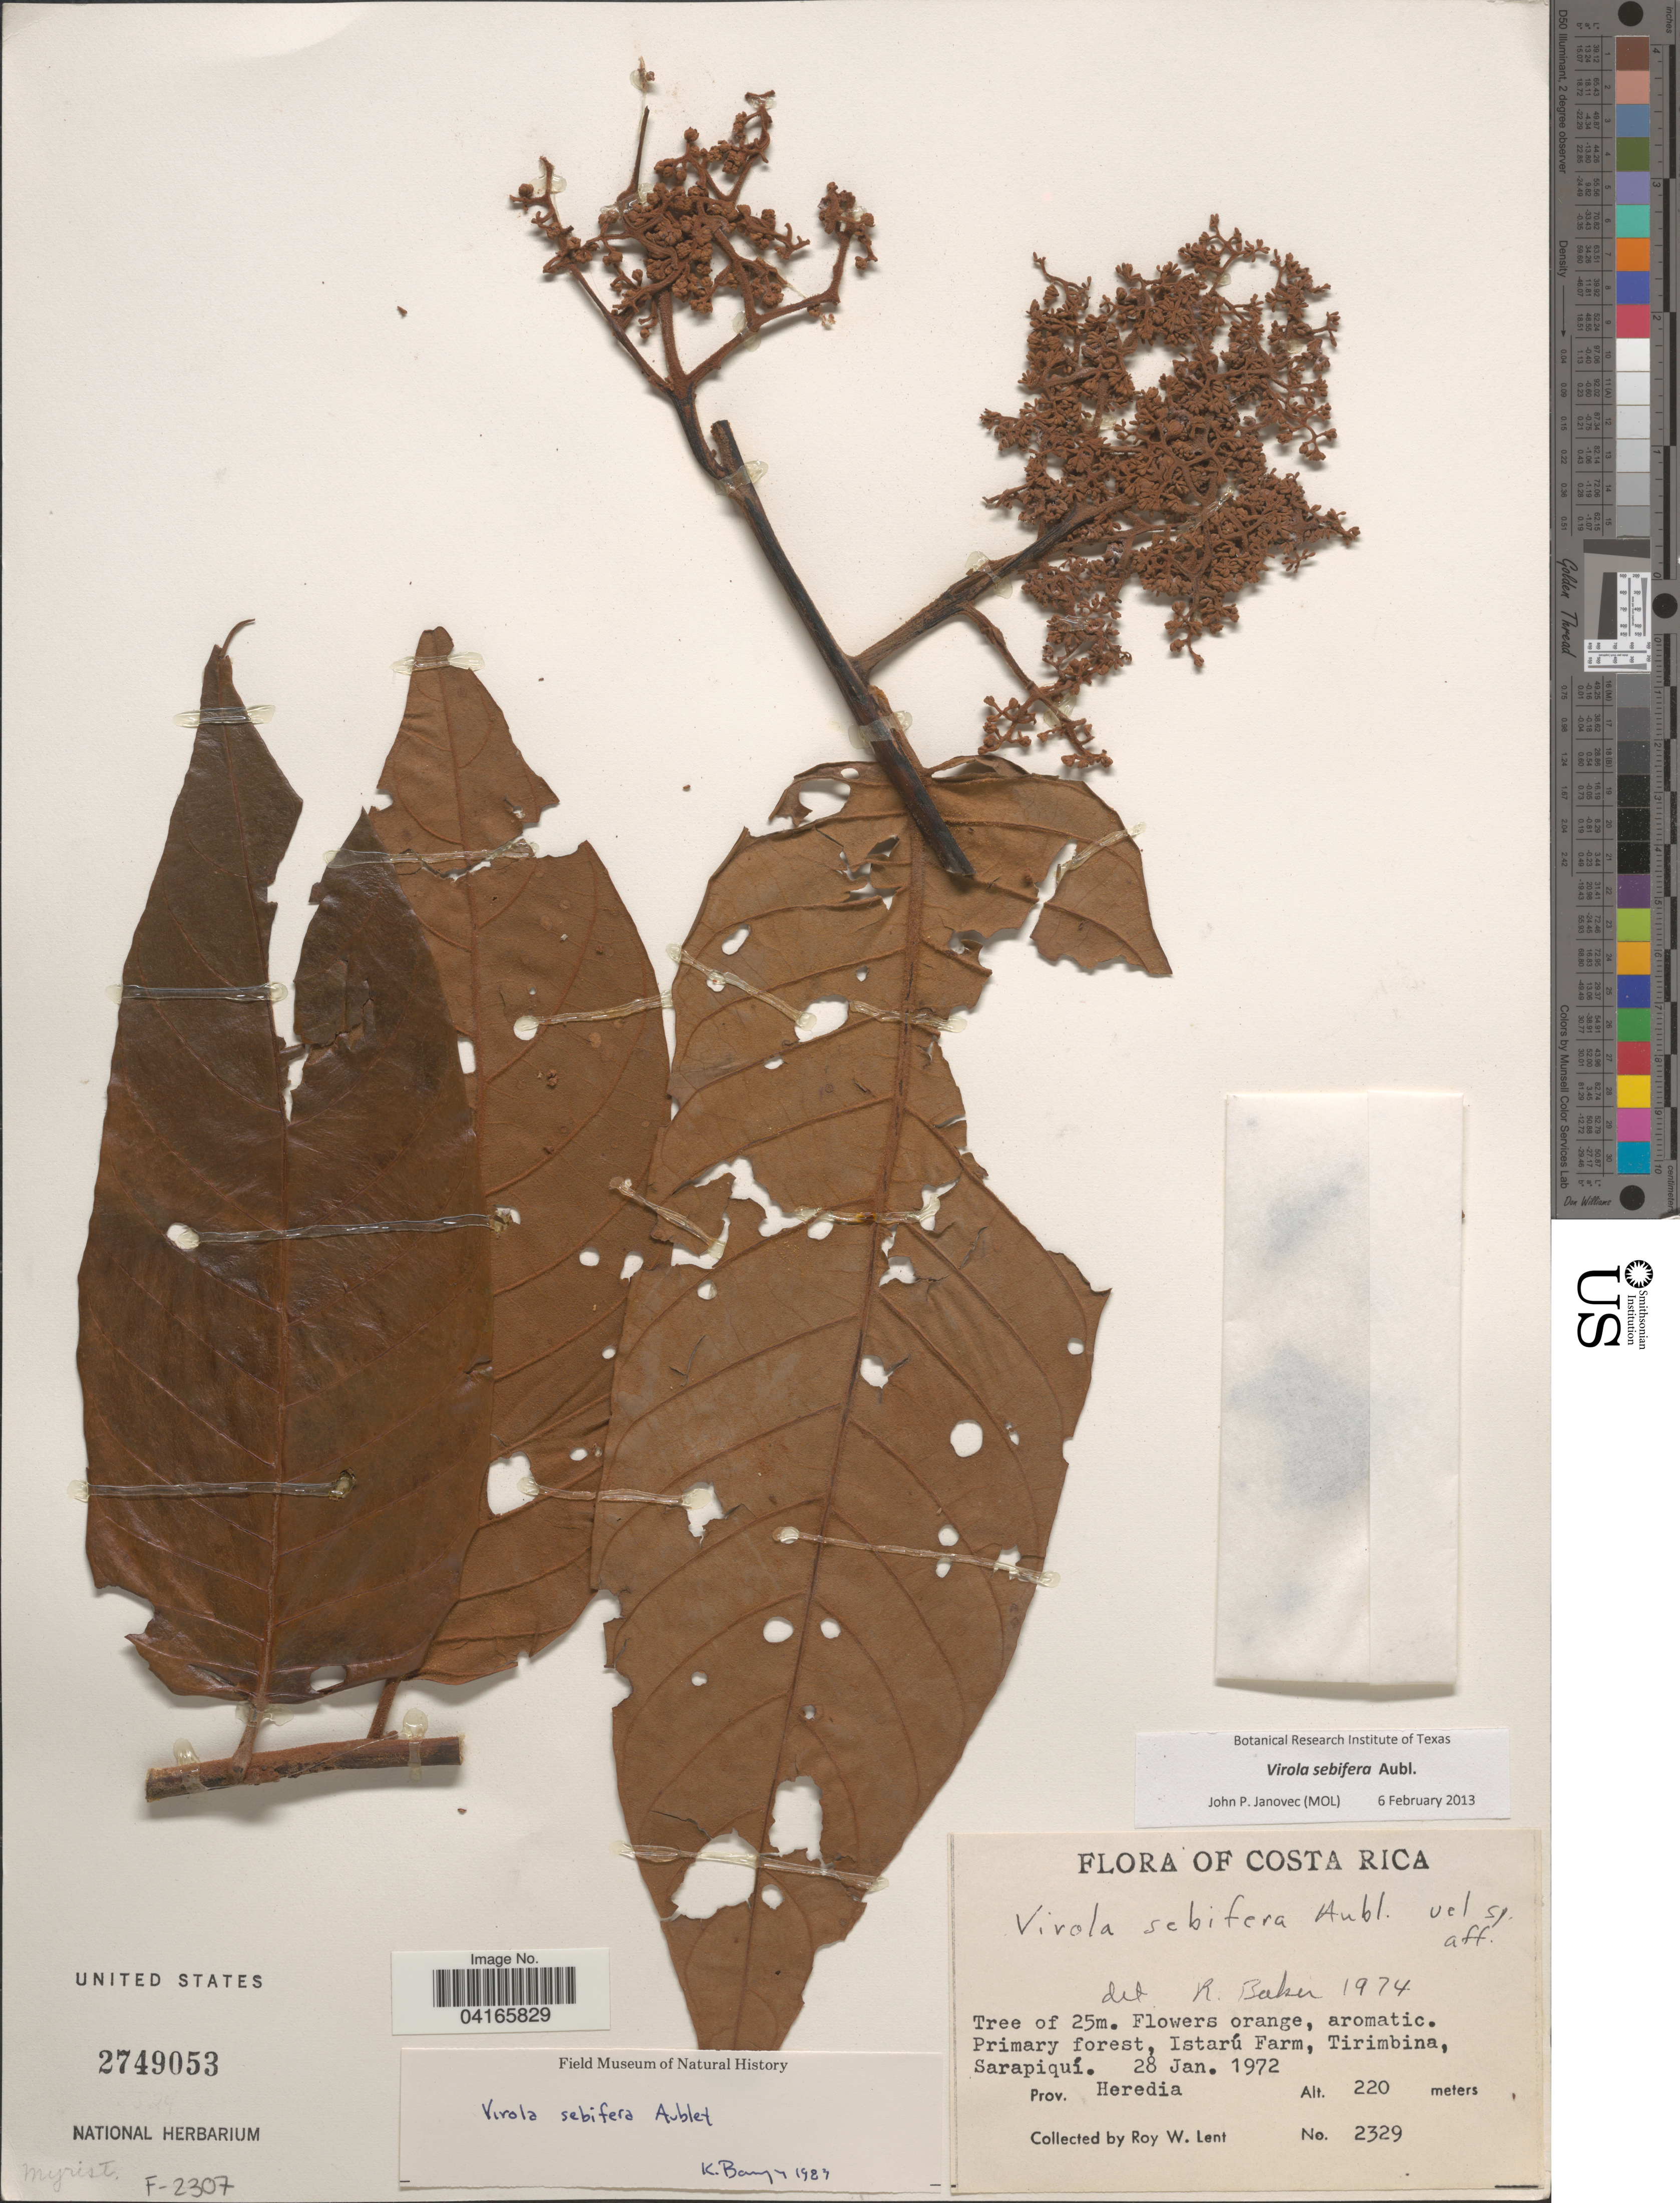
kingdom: Plantae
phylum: Tracheophyta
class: Magnoliopsida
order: Magnoliales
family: Myristicaceae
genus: Virola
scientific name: Virola sebifera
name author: Aubl.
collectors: R. W. Lent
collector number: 2329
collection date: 1972-01-28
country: Costa Rica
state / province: Heredia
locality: Primary forest, Istarú Farm, Tirimbina, Sarapiquí.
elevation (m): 220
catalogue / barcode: US 2749053